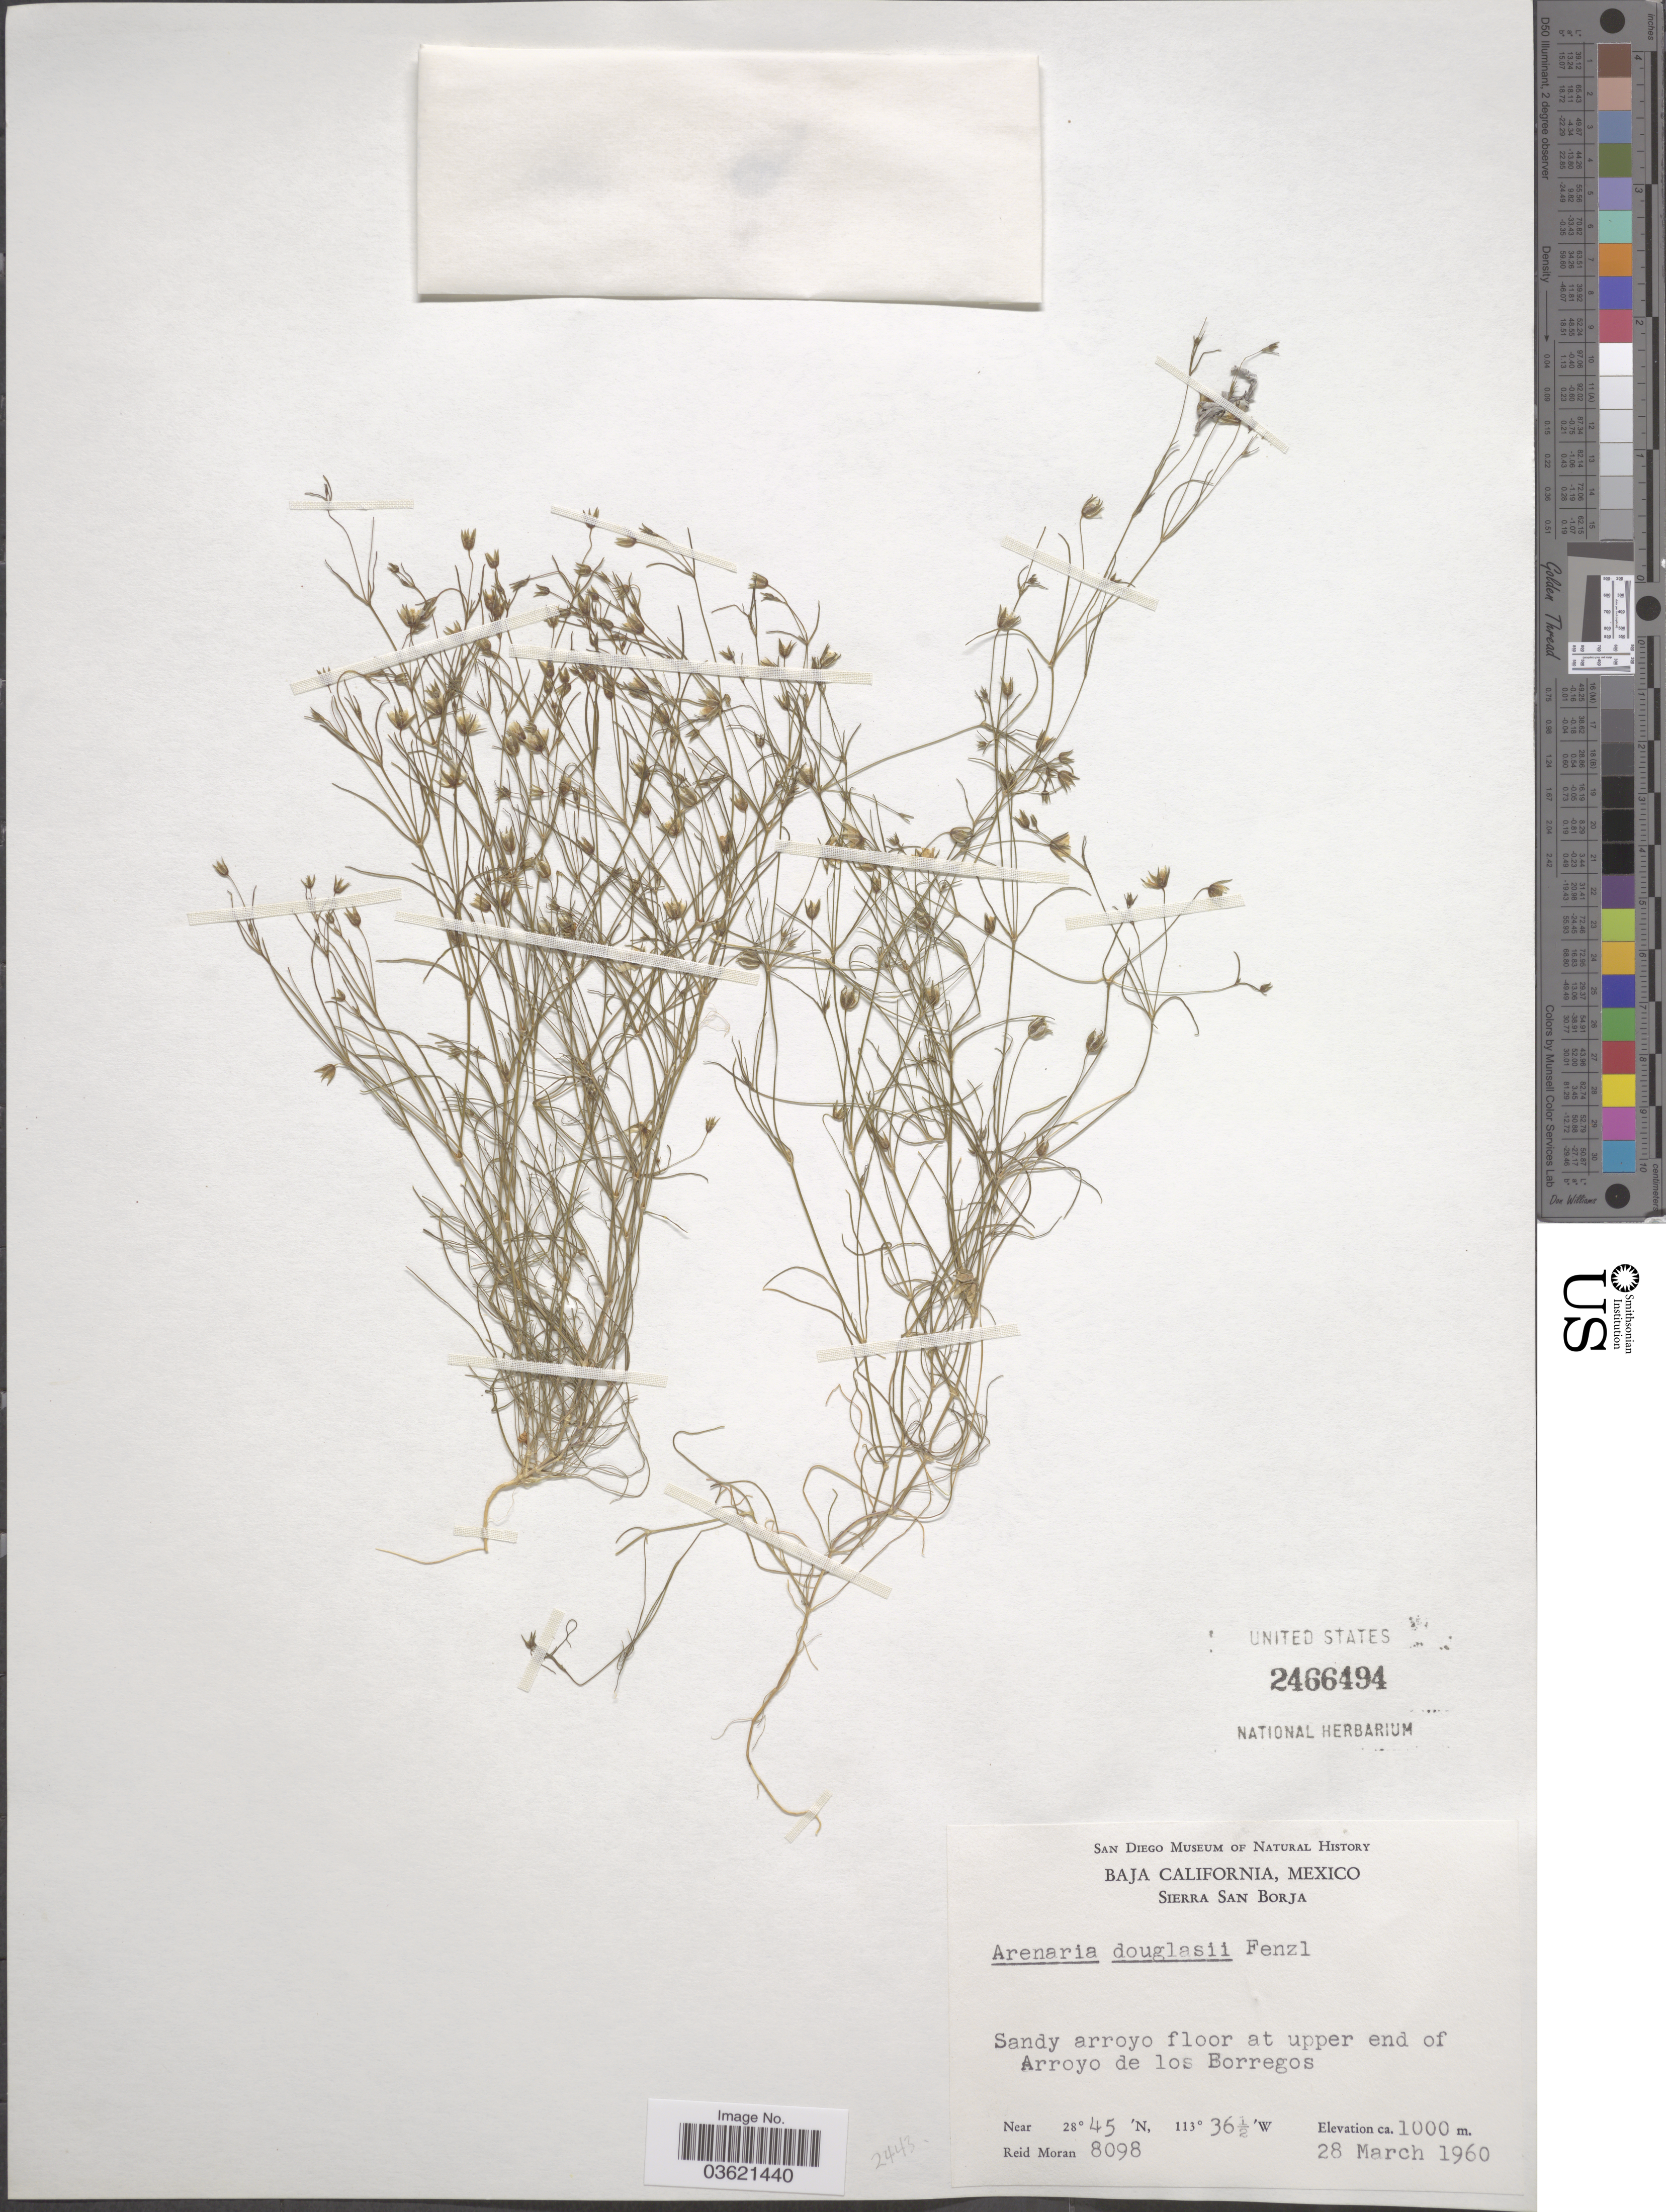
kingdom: Plantae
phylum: Tracheophyta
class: Magnoliopsida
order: Caryophyllales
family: Caryophyllaceae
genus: Arenaria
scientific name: Arenaria douglasii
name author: Fenzl ex Torr. & A. Gray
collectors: R. Moran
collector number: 8098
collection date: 1960-03-28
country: Mexico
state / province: Baja California Norte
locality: Sierra San Borja. Sandy arroyo floor at upper end of Arroyo de los Borregos.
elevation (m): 1000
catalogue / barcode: US 2466494